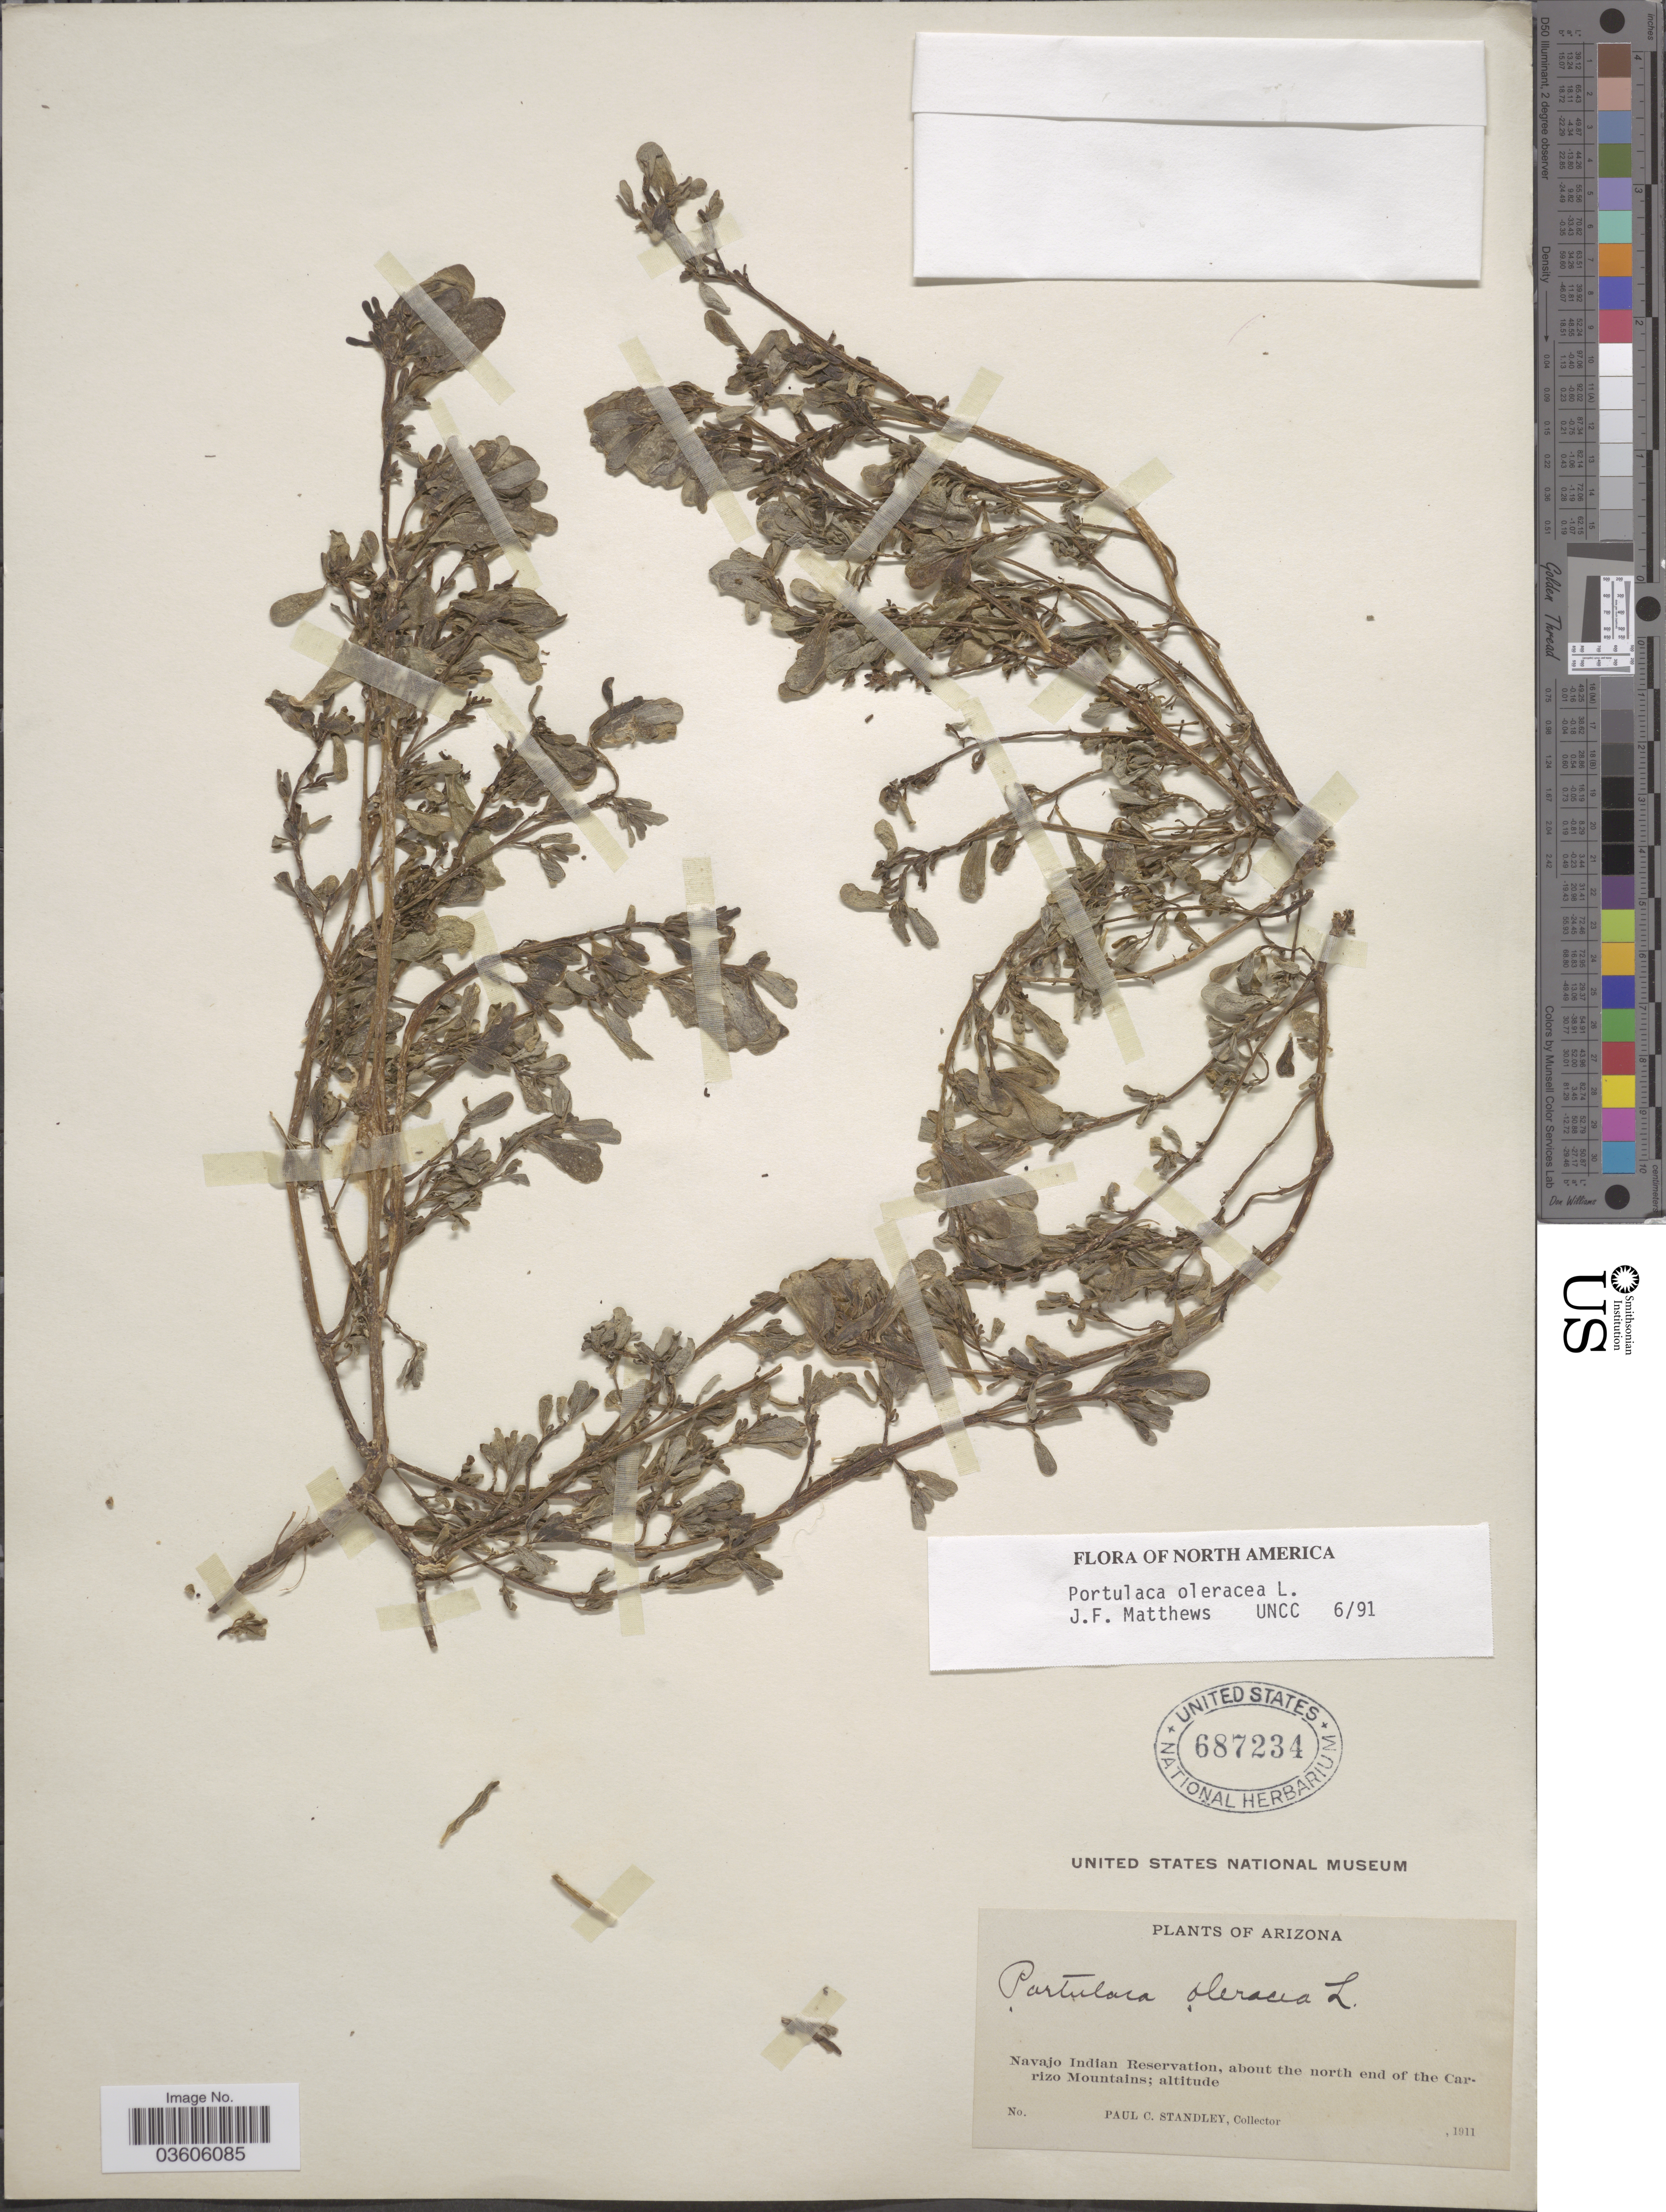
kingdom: Plantae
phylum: Tracheophyta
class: Magnoliopsida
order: Caryophyllales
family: Portulacaceae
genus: Portulaca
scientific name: Portulaca oleracea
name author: L.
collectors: P. C. Standley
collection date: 1911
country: United States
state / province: Arizona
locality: Navajo Indian Reservation, about the north end of the Carrizo Mountains.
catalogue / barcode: US 687234